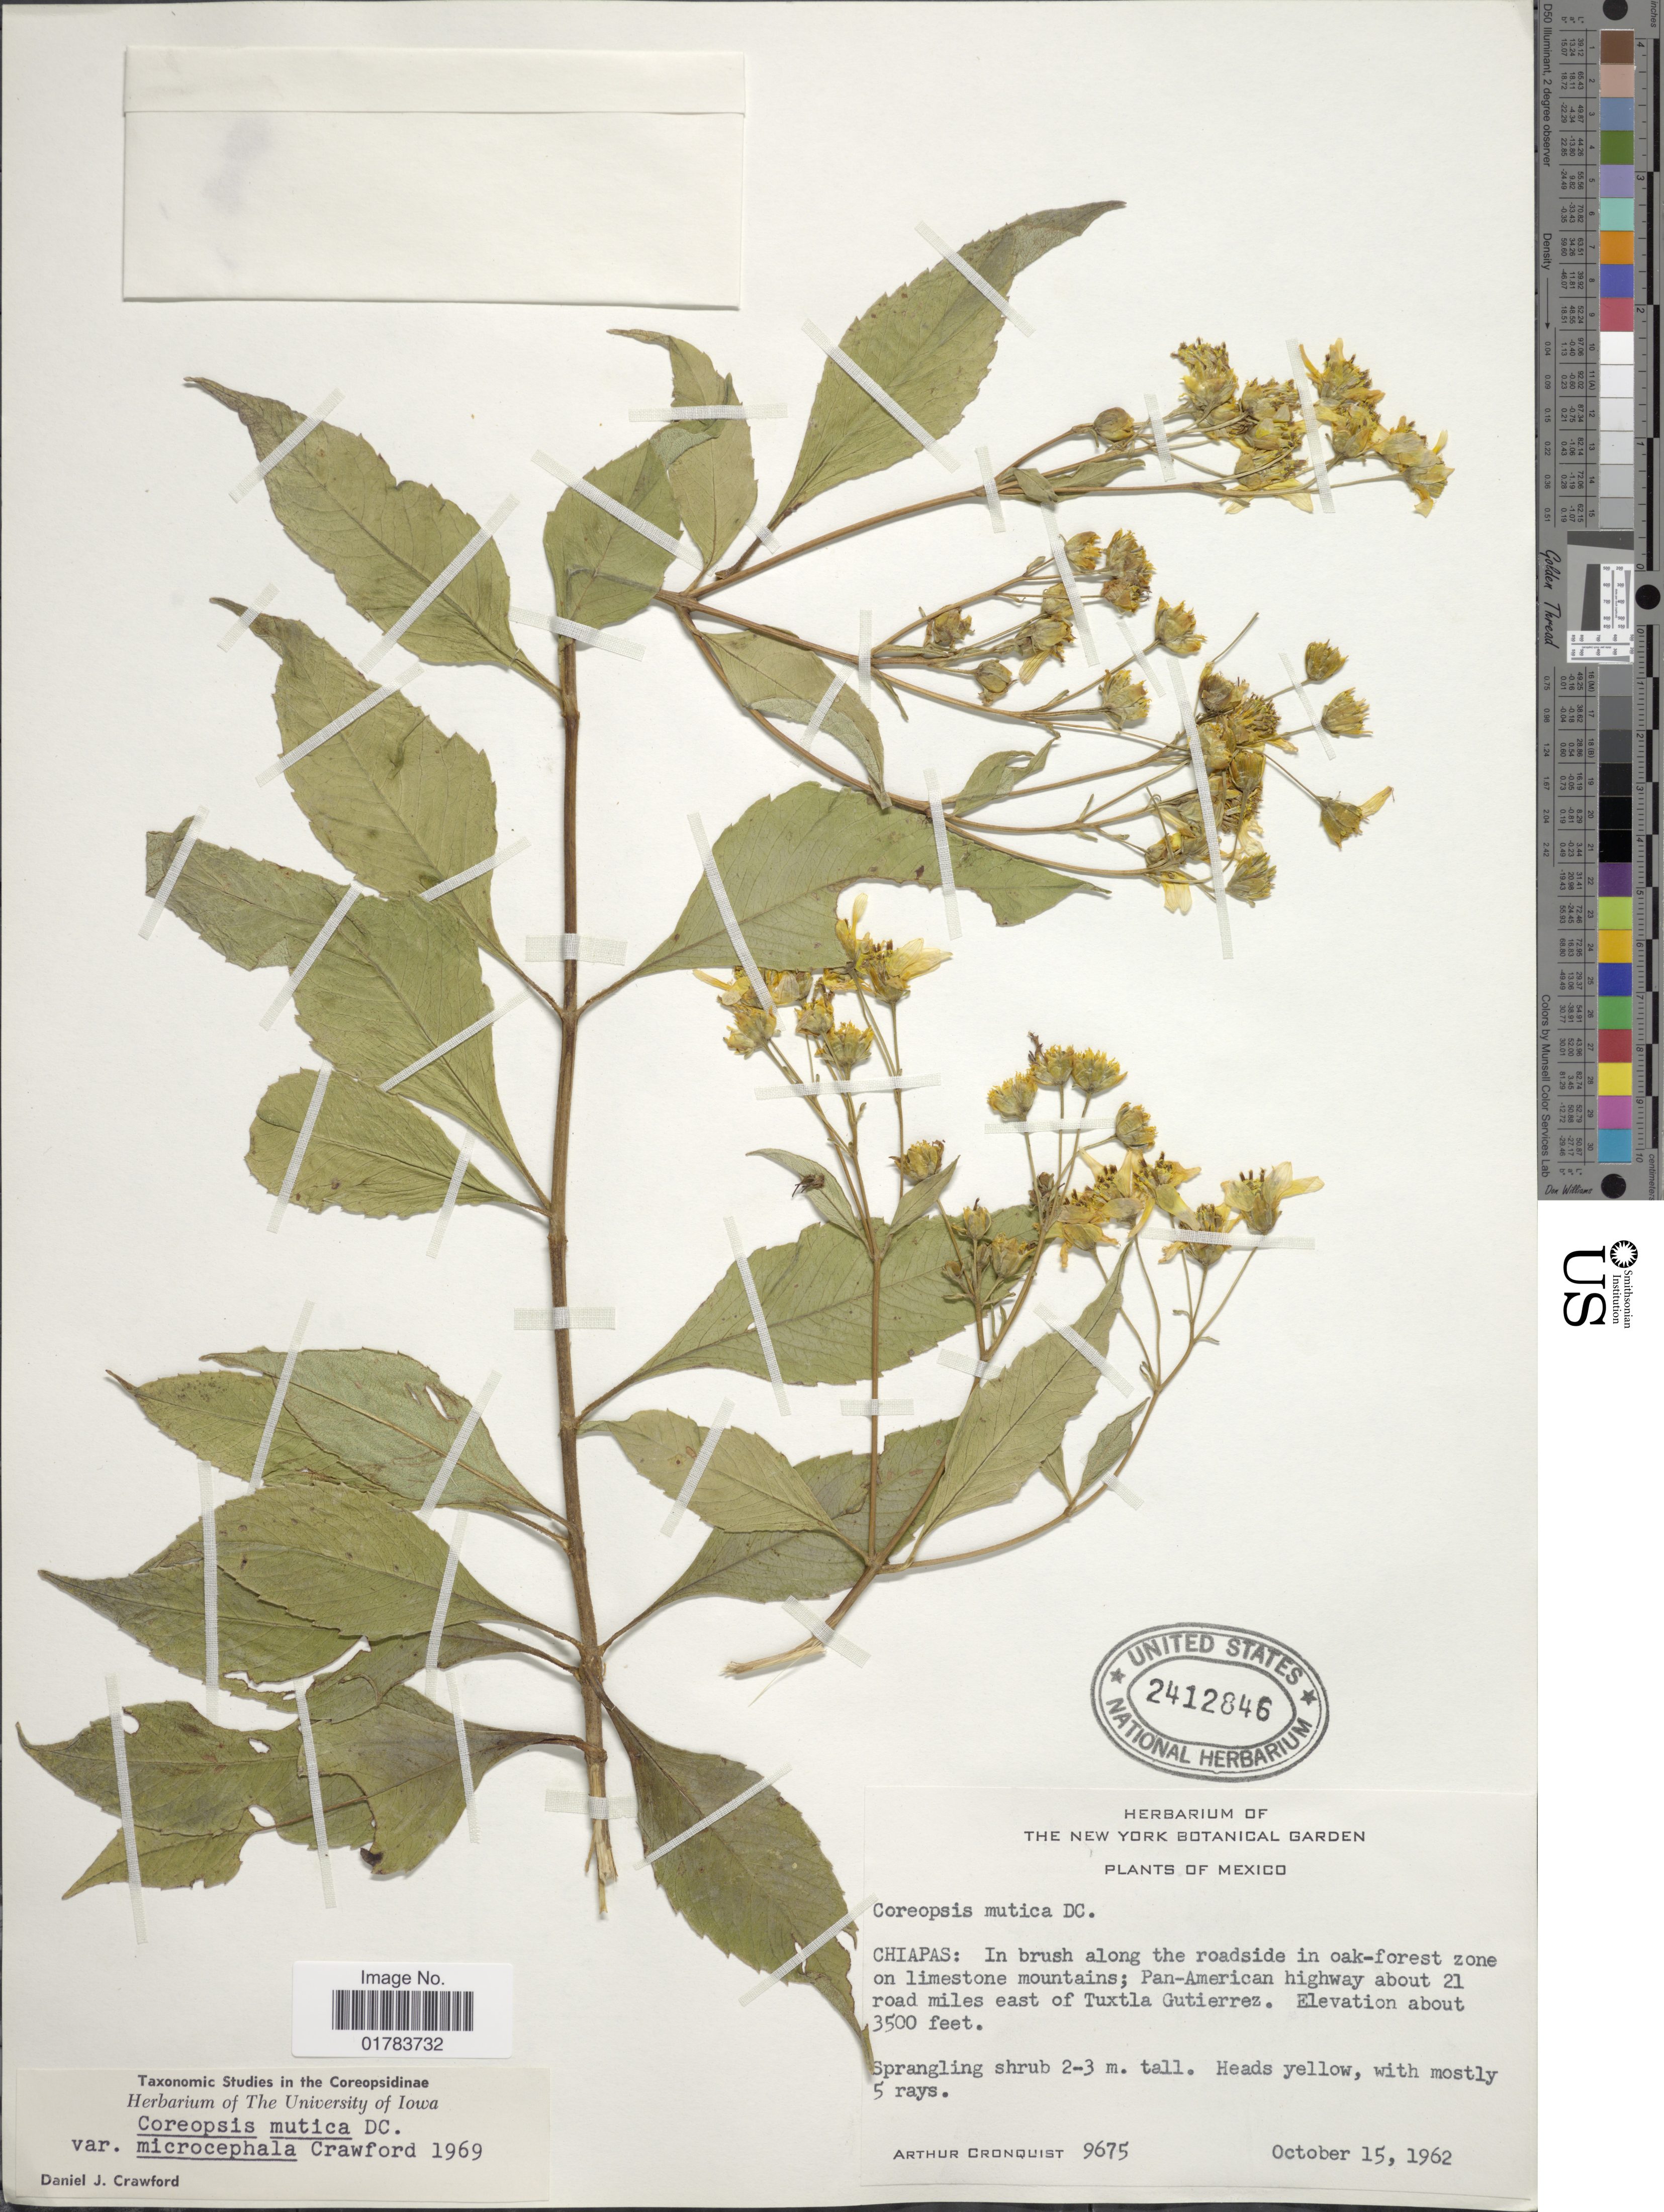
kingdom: Plantae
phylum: Tracheophyta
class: Magnoliopsida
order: Asterales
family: Asteraceae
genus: Coreopsis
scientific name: Coreopsis mutica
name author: DC.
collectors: A. J. Cronquist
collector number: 9675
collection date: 1962-10-15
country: Mexico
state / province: Chiapas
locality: Pan American Highway about 21 road miles east of Tuxtla Gutierrez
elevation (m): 1067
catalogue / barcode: US 2412846